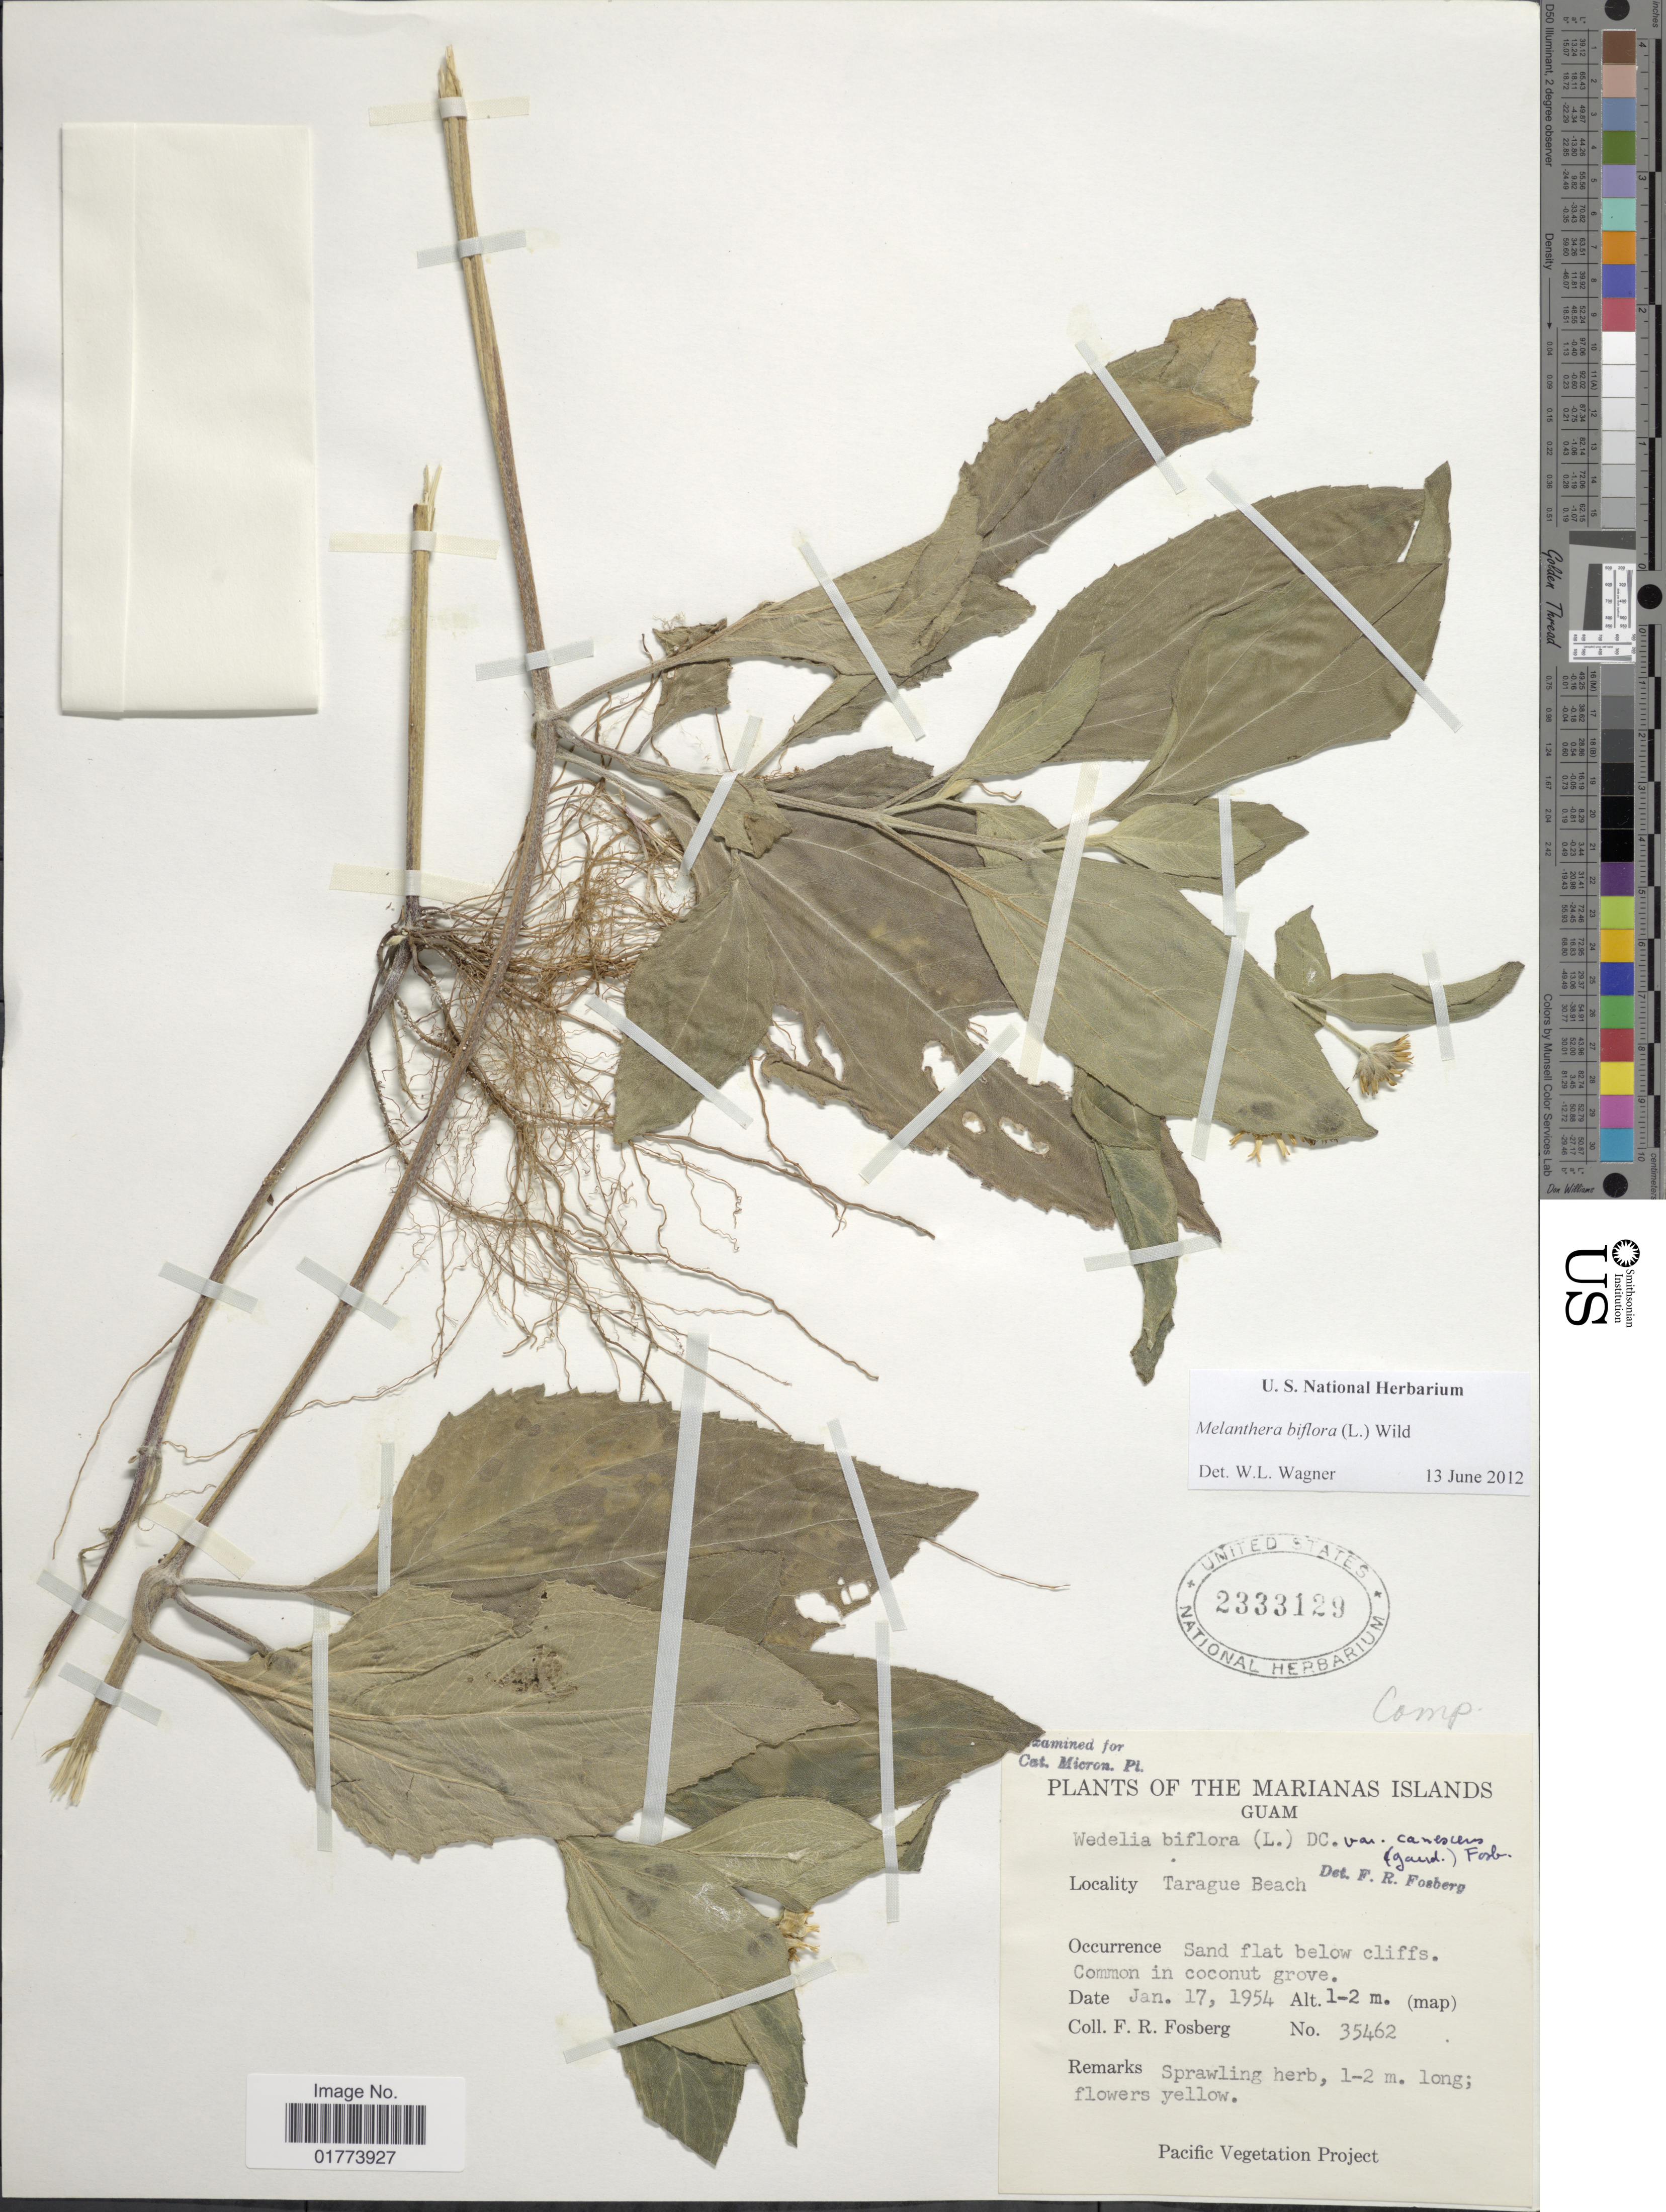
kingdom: Plantae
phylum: Tracheophyta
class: Magnoliopsida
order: Asterales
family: Asteraceae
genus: Wollastonia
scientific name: Wollastonia uniflora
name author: (Willd.) Orchard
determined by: Wagner, W. L., (BOT), Smithsonian Institution - National Museum of Natural History (UNITED STATES)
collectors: F. R. Fosberg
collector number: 35462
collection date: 1954-01-17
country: Guam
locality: Marianas Islands, Guam, Tarague Beach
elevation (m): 1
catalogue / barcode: US 2333129